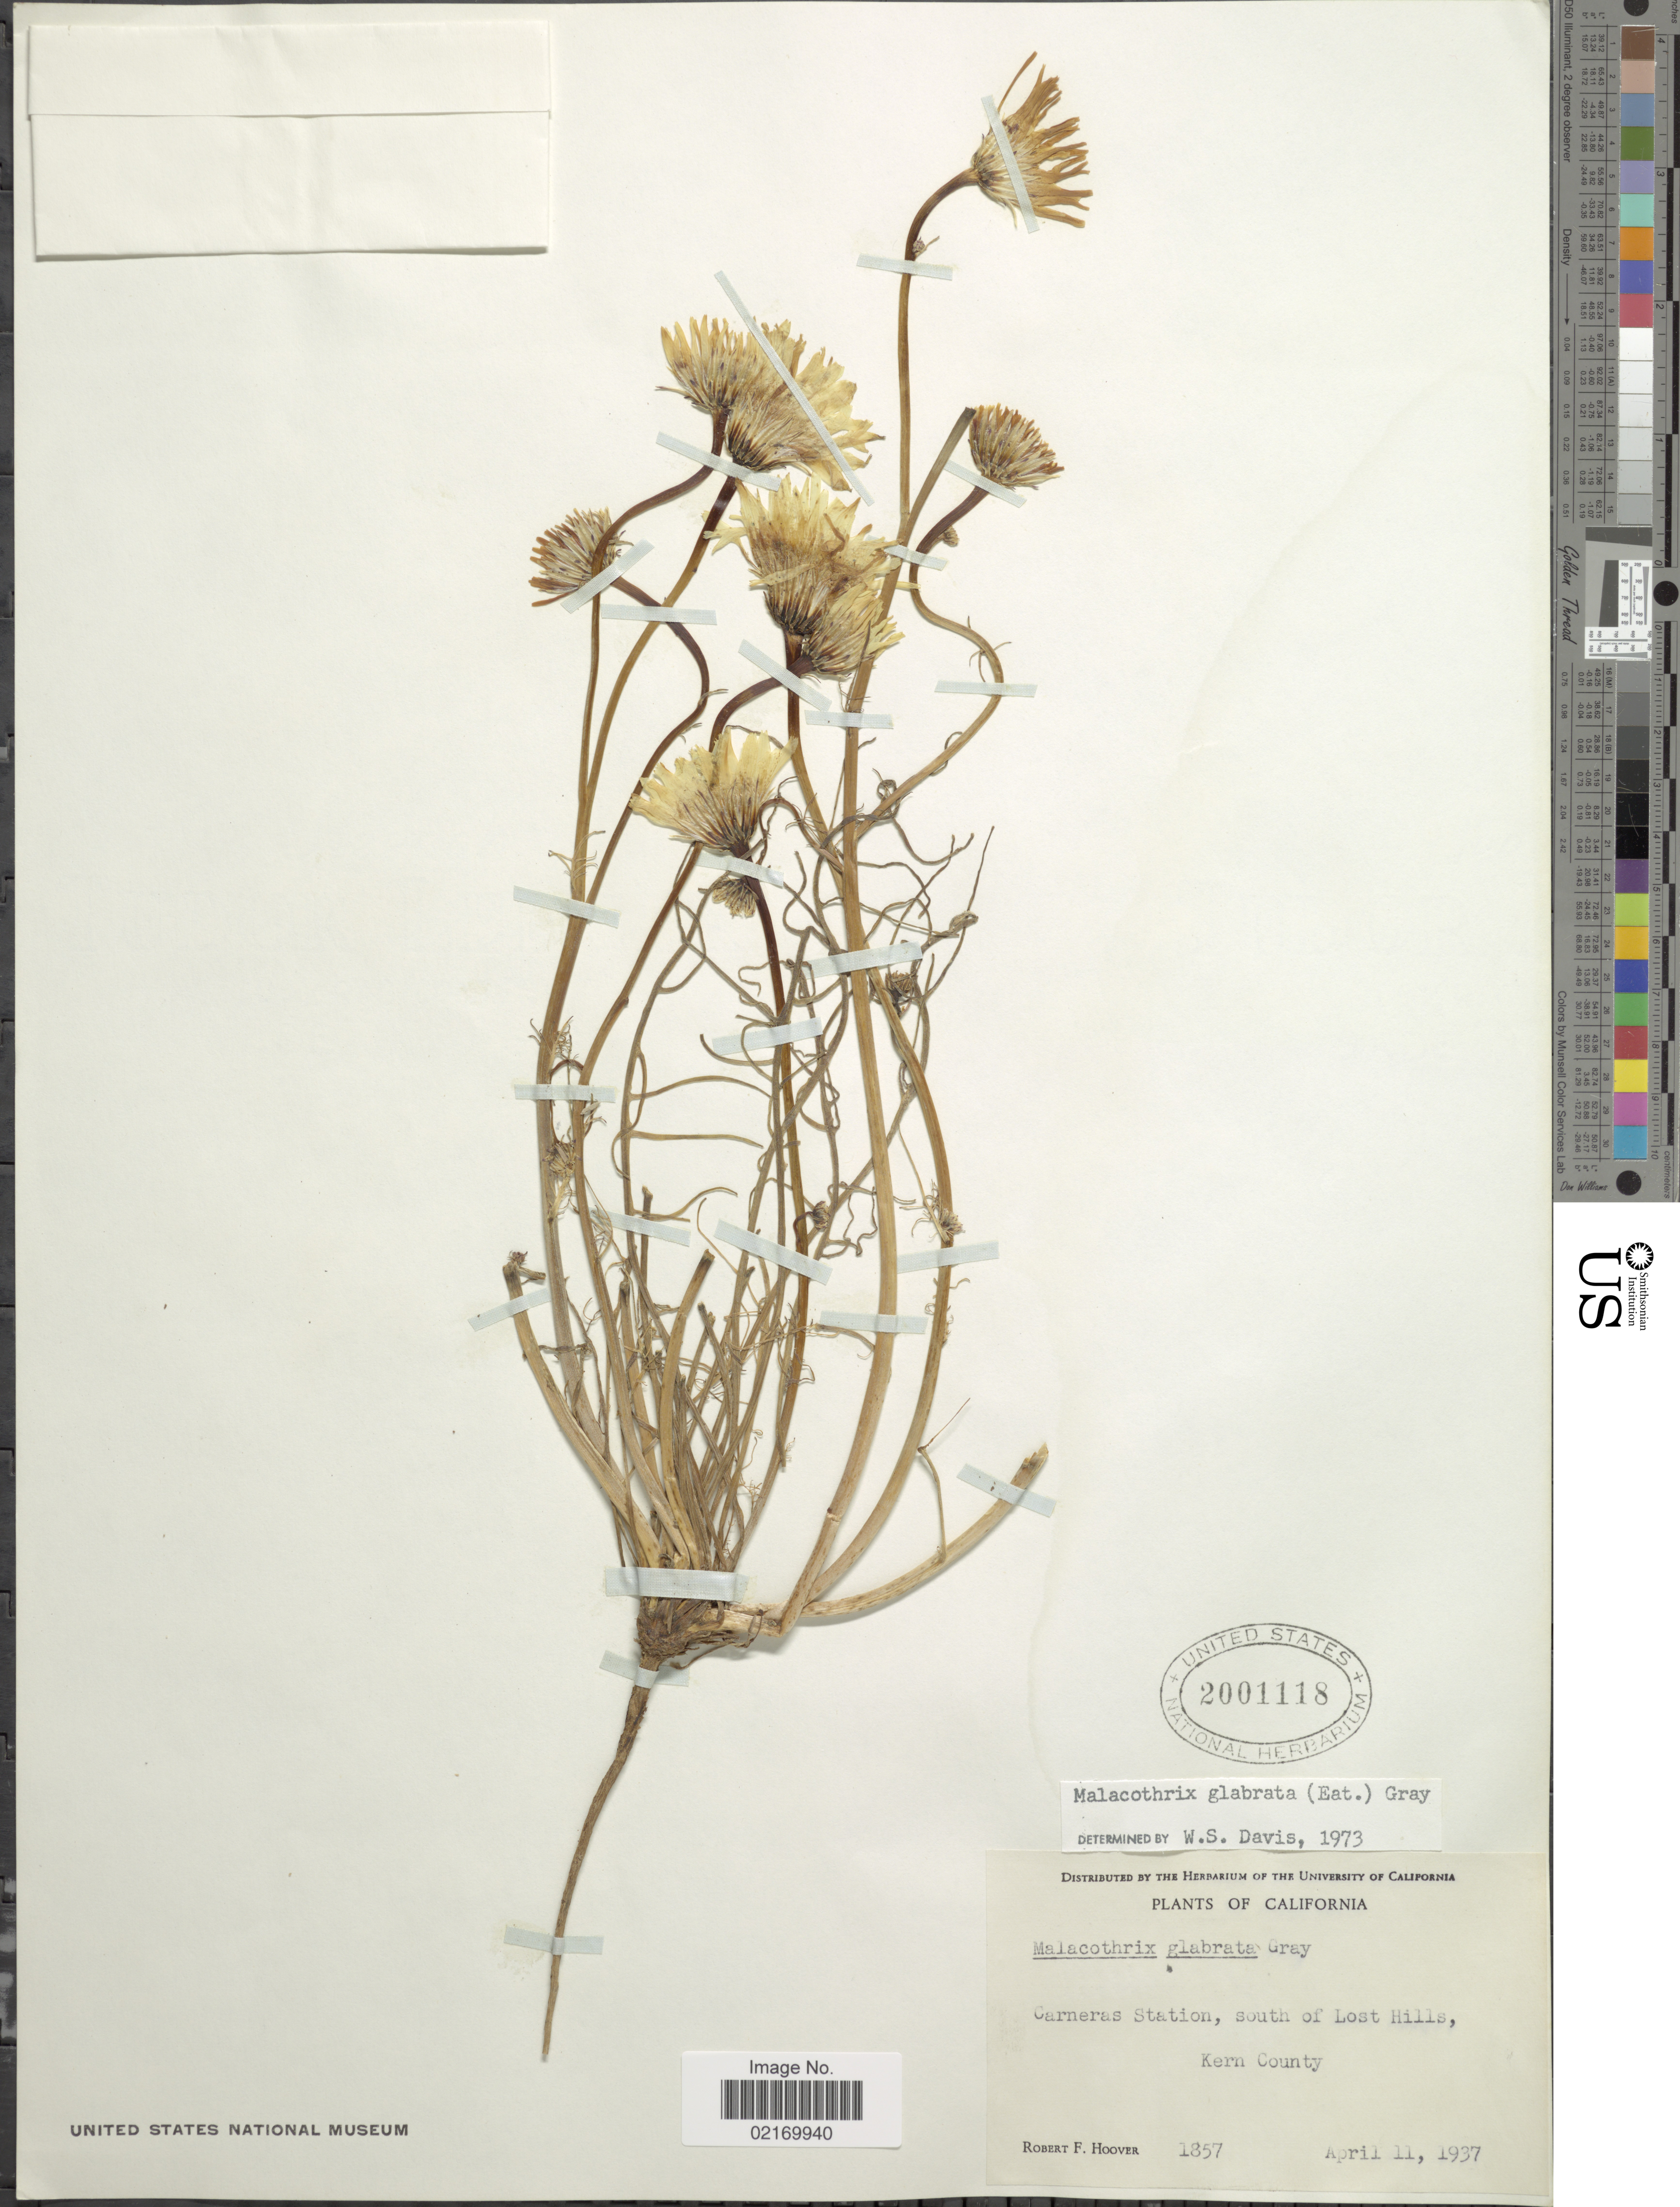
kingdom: Plantae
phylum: Tracheophyta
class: Magnoliopsida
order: Asterales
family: Asteraceae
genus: Malacothrix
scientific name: Malacothrix glabrata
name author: (A. Gray ex D.C. Eaton) A. Gray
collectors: R. F. Hoover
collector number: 1857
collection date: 1937-04-11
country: United States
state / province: California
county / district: Kern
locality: Carneras Station, south of Lost Hills, Kern County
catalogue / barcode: US 2001118